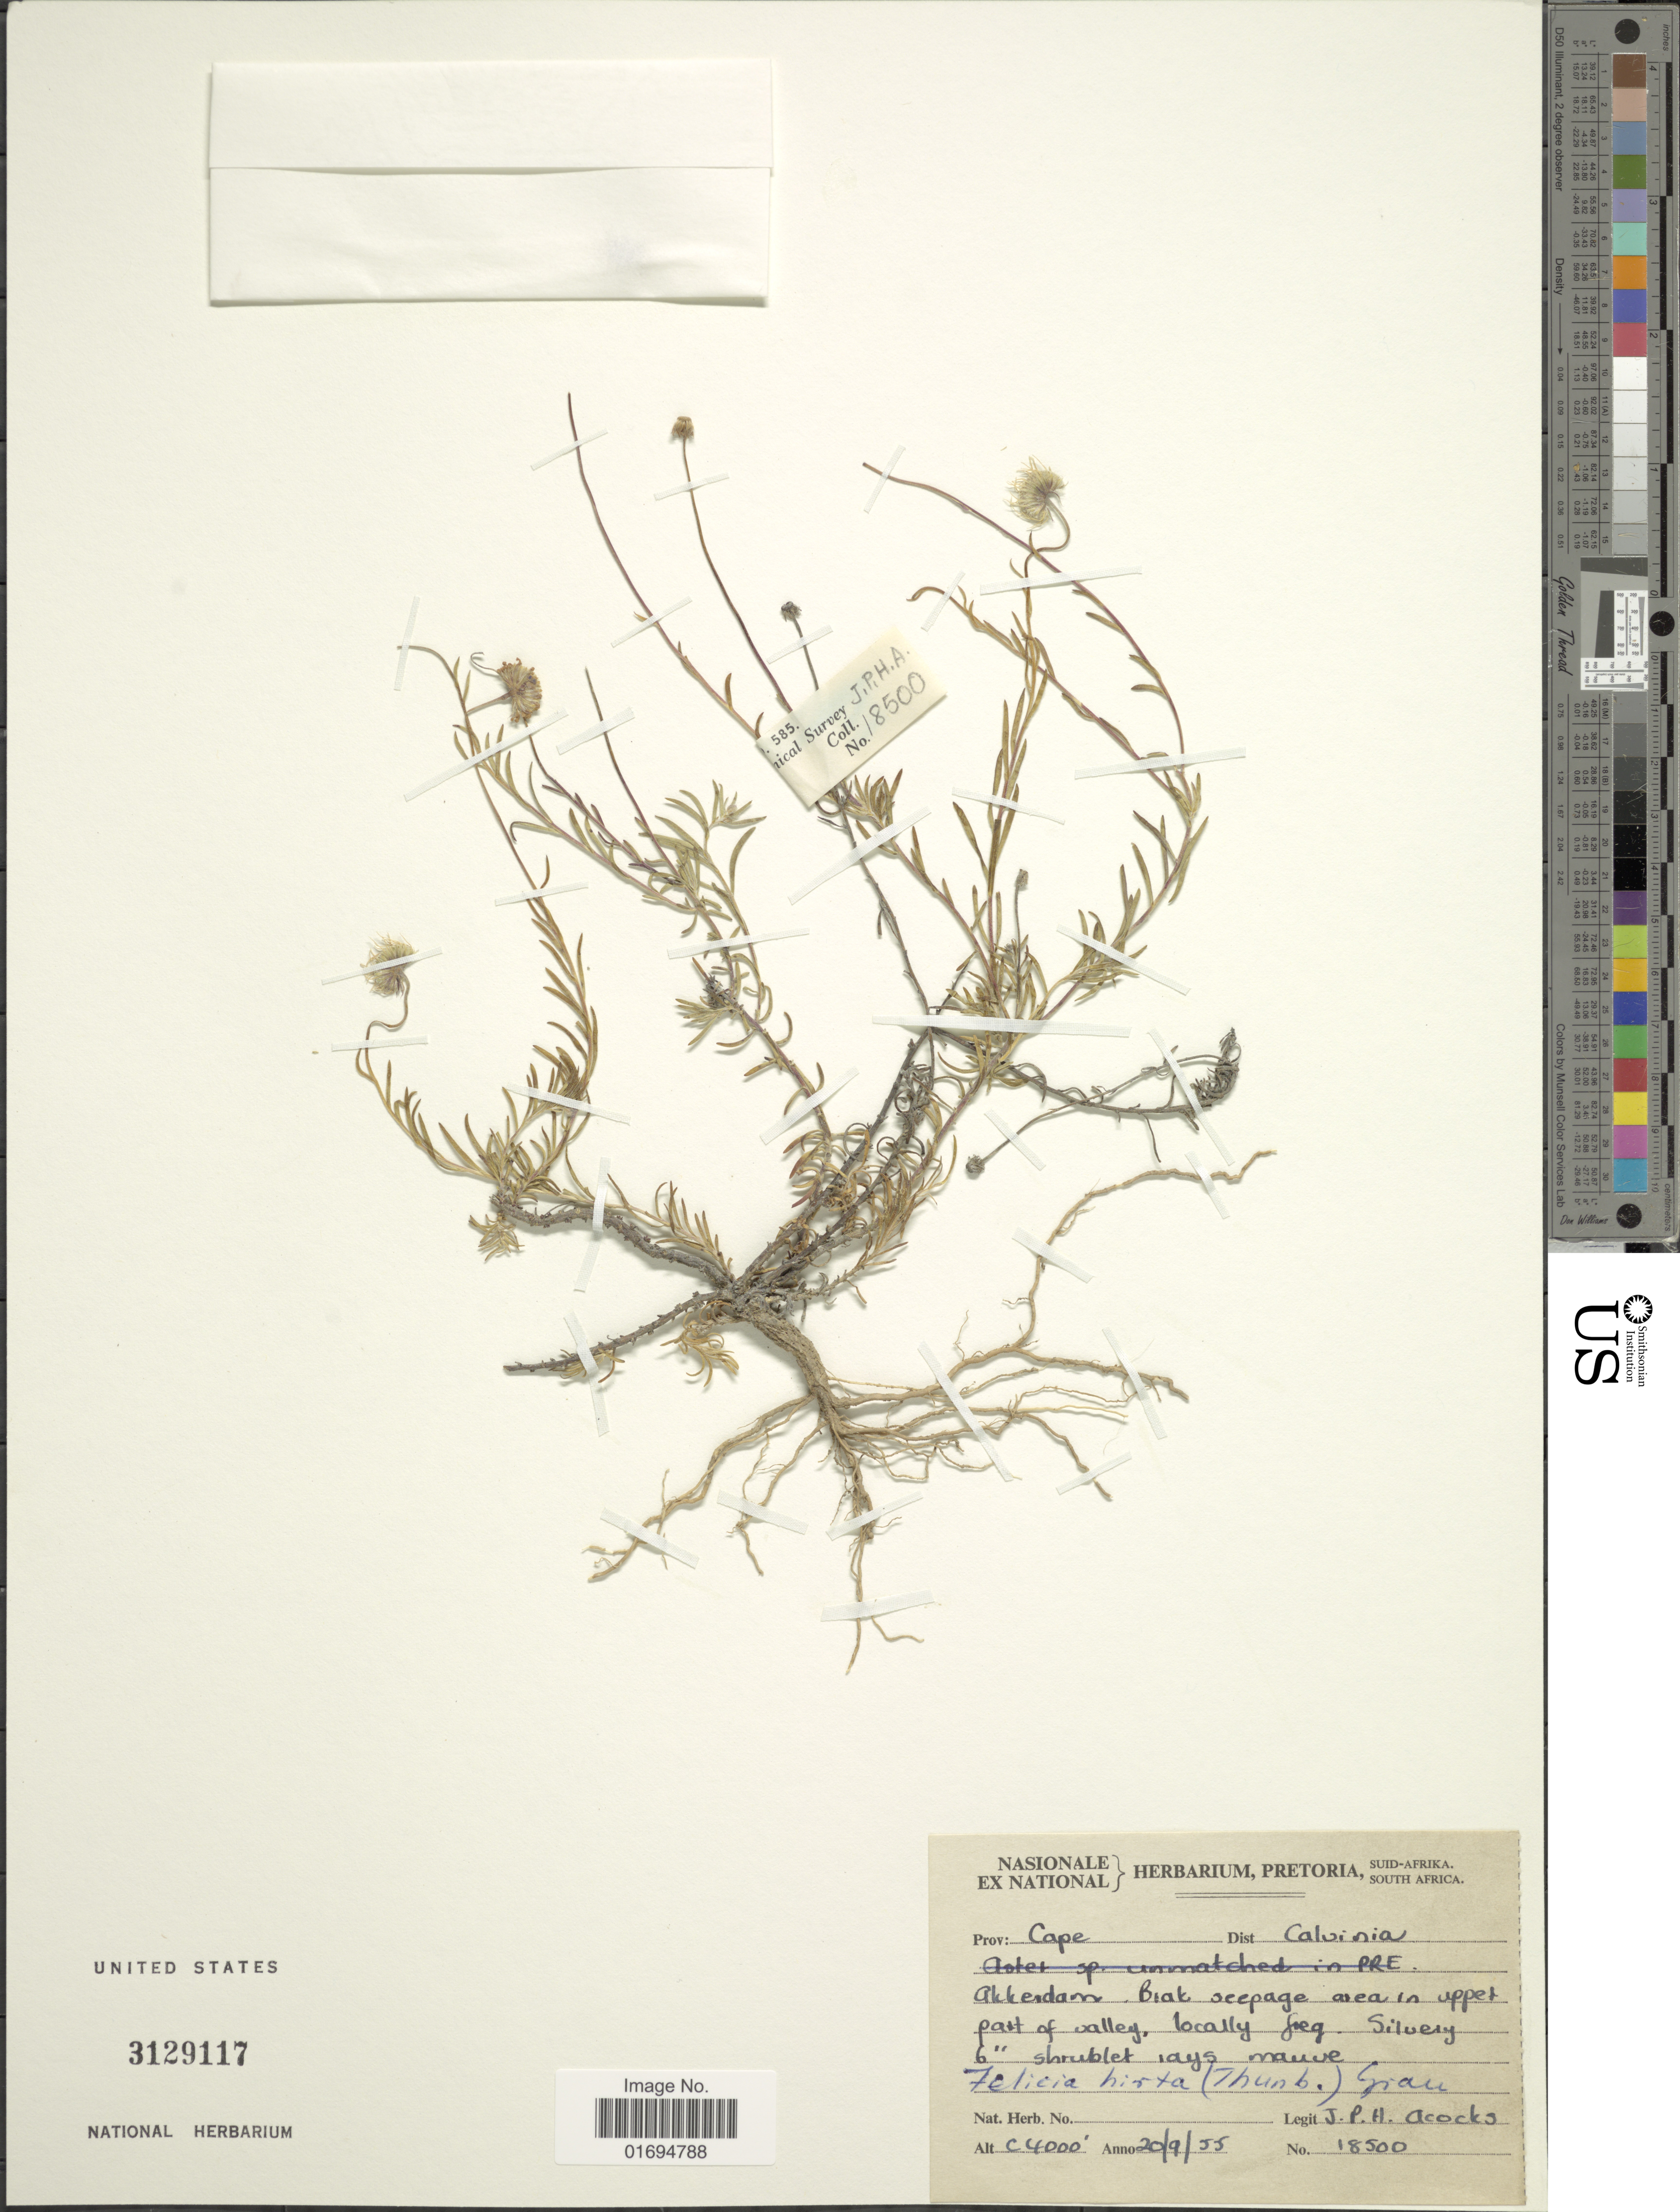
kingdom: Plantae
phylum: Tracheophyta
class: Magnoliopsida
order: Asterales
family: Asteraceae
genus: Felicia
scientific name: Felicia hirta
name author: (Thunb.) Grau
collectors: J. P. Acocks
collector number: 18500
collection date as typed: Transcribed d/m/y: 20/9/55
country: South Africa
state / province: Northern Cape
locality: Prov: Cape, Dist Calvinia, Akkerdam Biat seepage area in upper part of valley.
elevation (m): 1219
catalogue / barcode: US 3129117